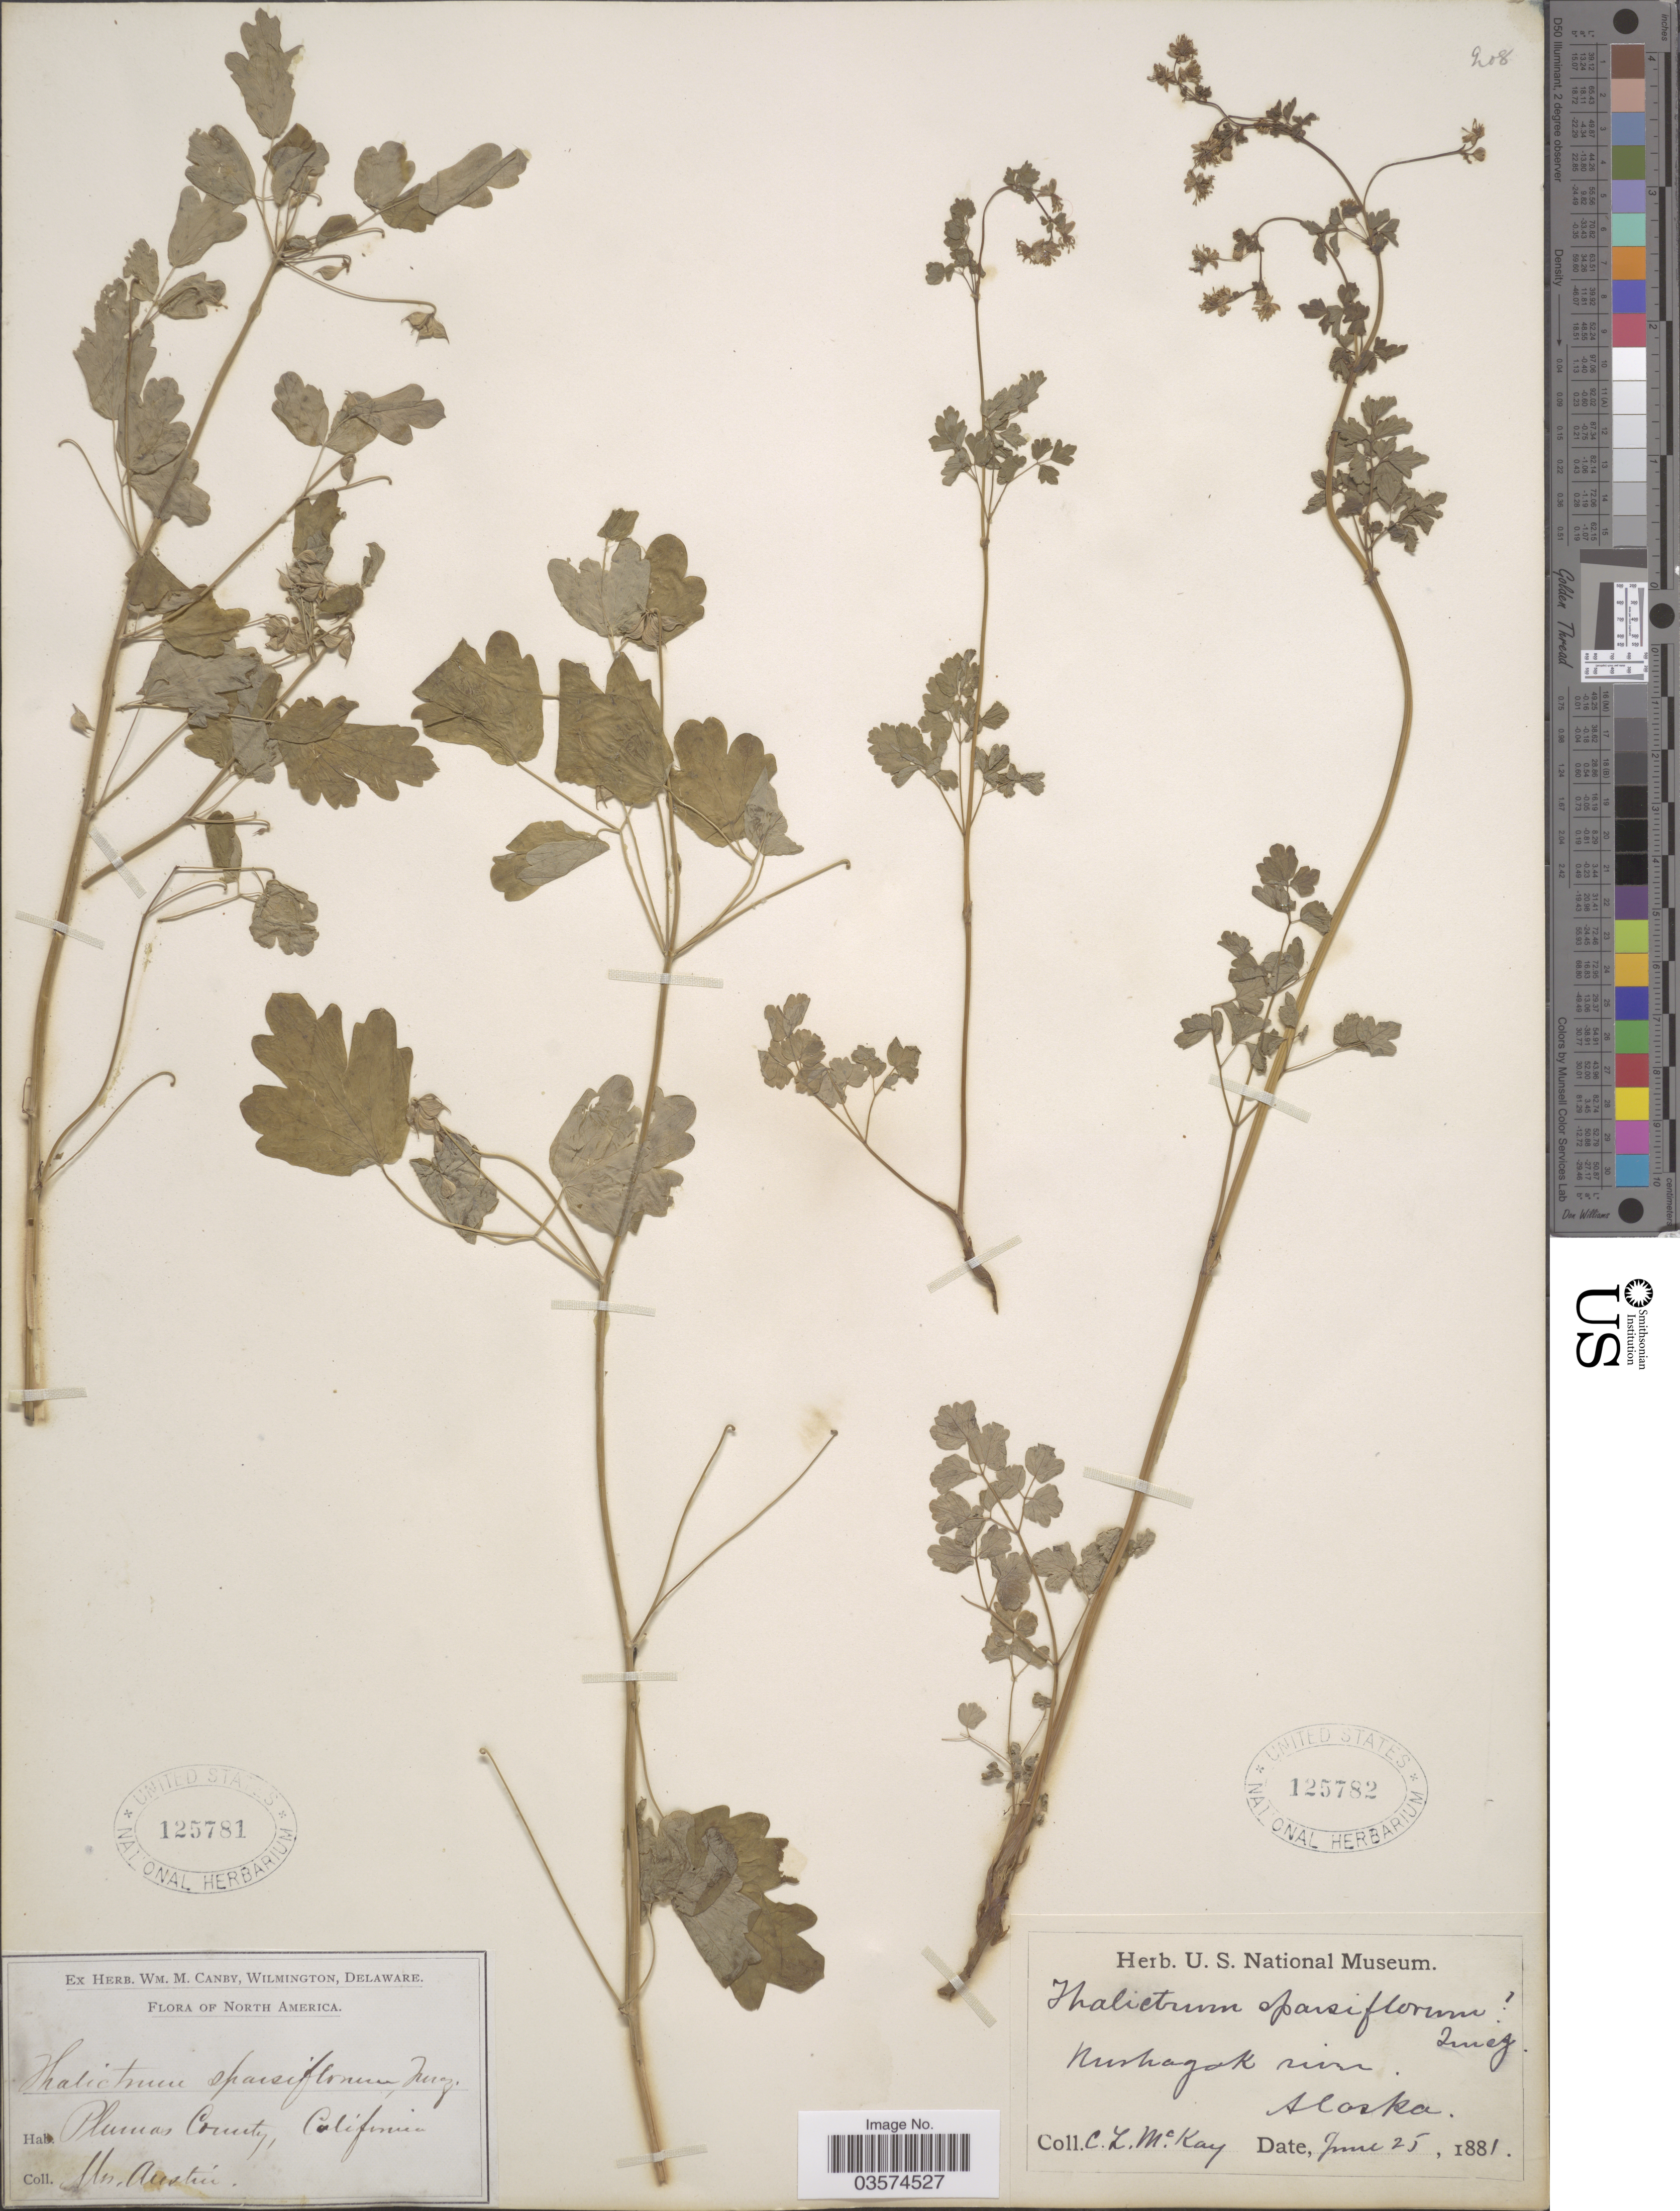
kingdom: Plantae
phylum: Tracheophyta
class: Magnoliopsida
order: Ranunculales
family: Ranunculaceae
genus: Thalictrum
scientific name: Thalictrum sparsiflorum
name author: Turcz. ex Fisch. & C.A. Mey.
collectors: C. McKay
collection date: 1881-06-25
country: United States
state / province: Alaska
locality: Nushagak river.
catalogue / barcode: US 125782-2